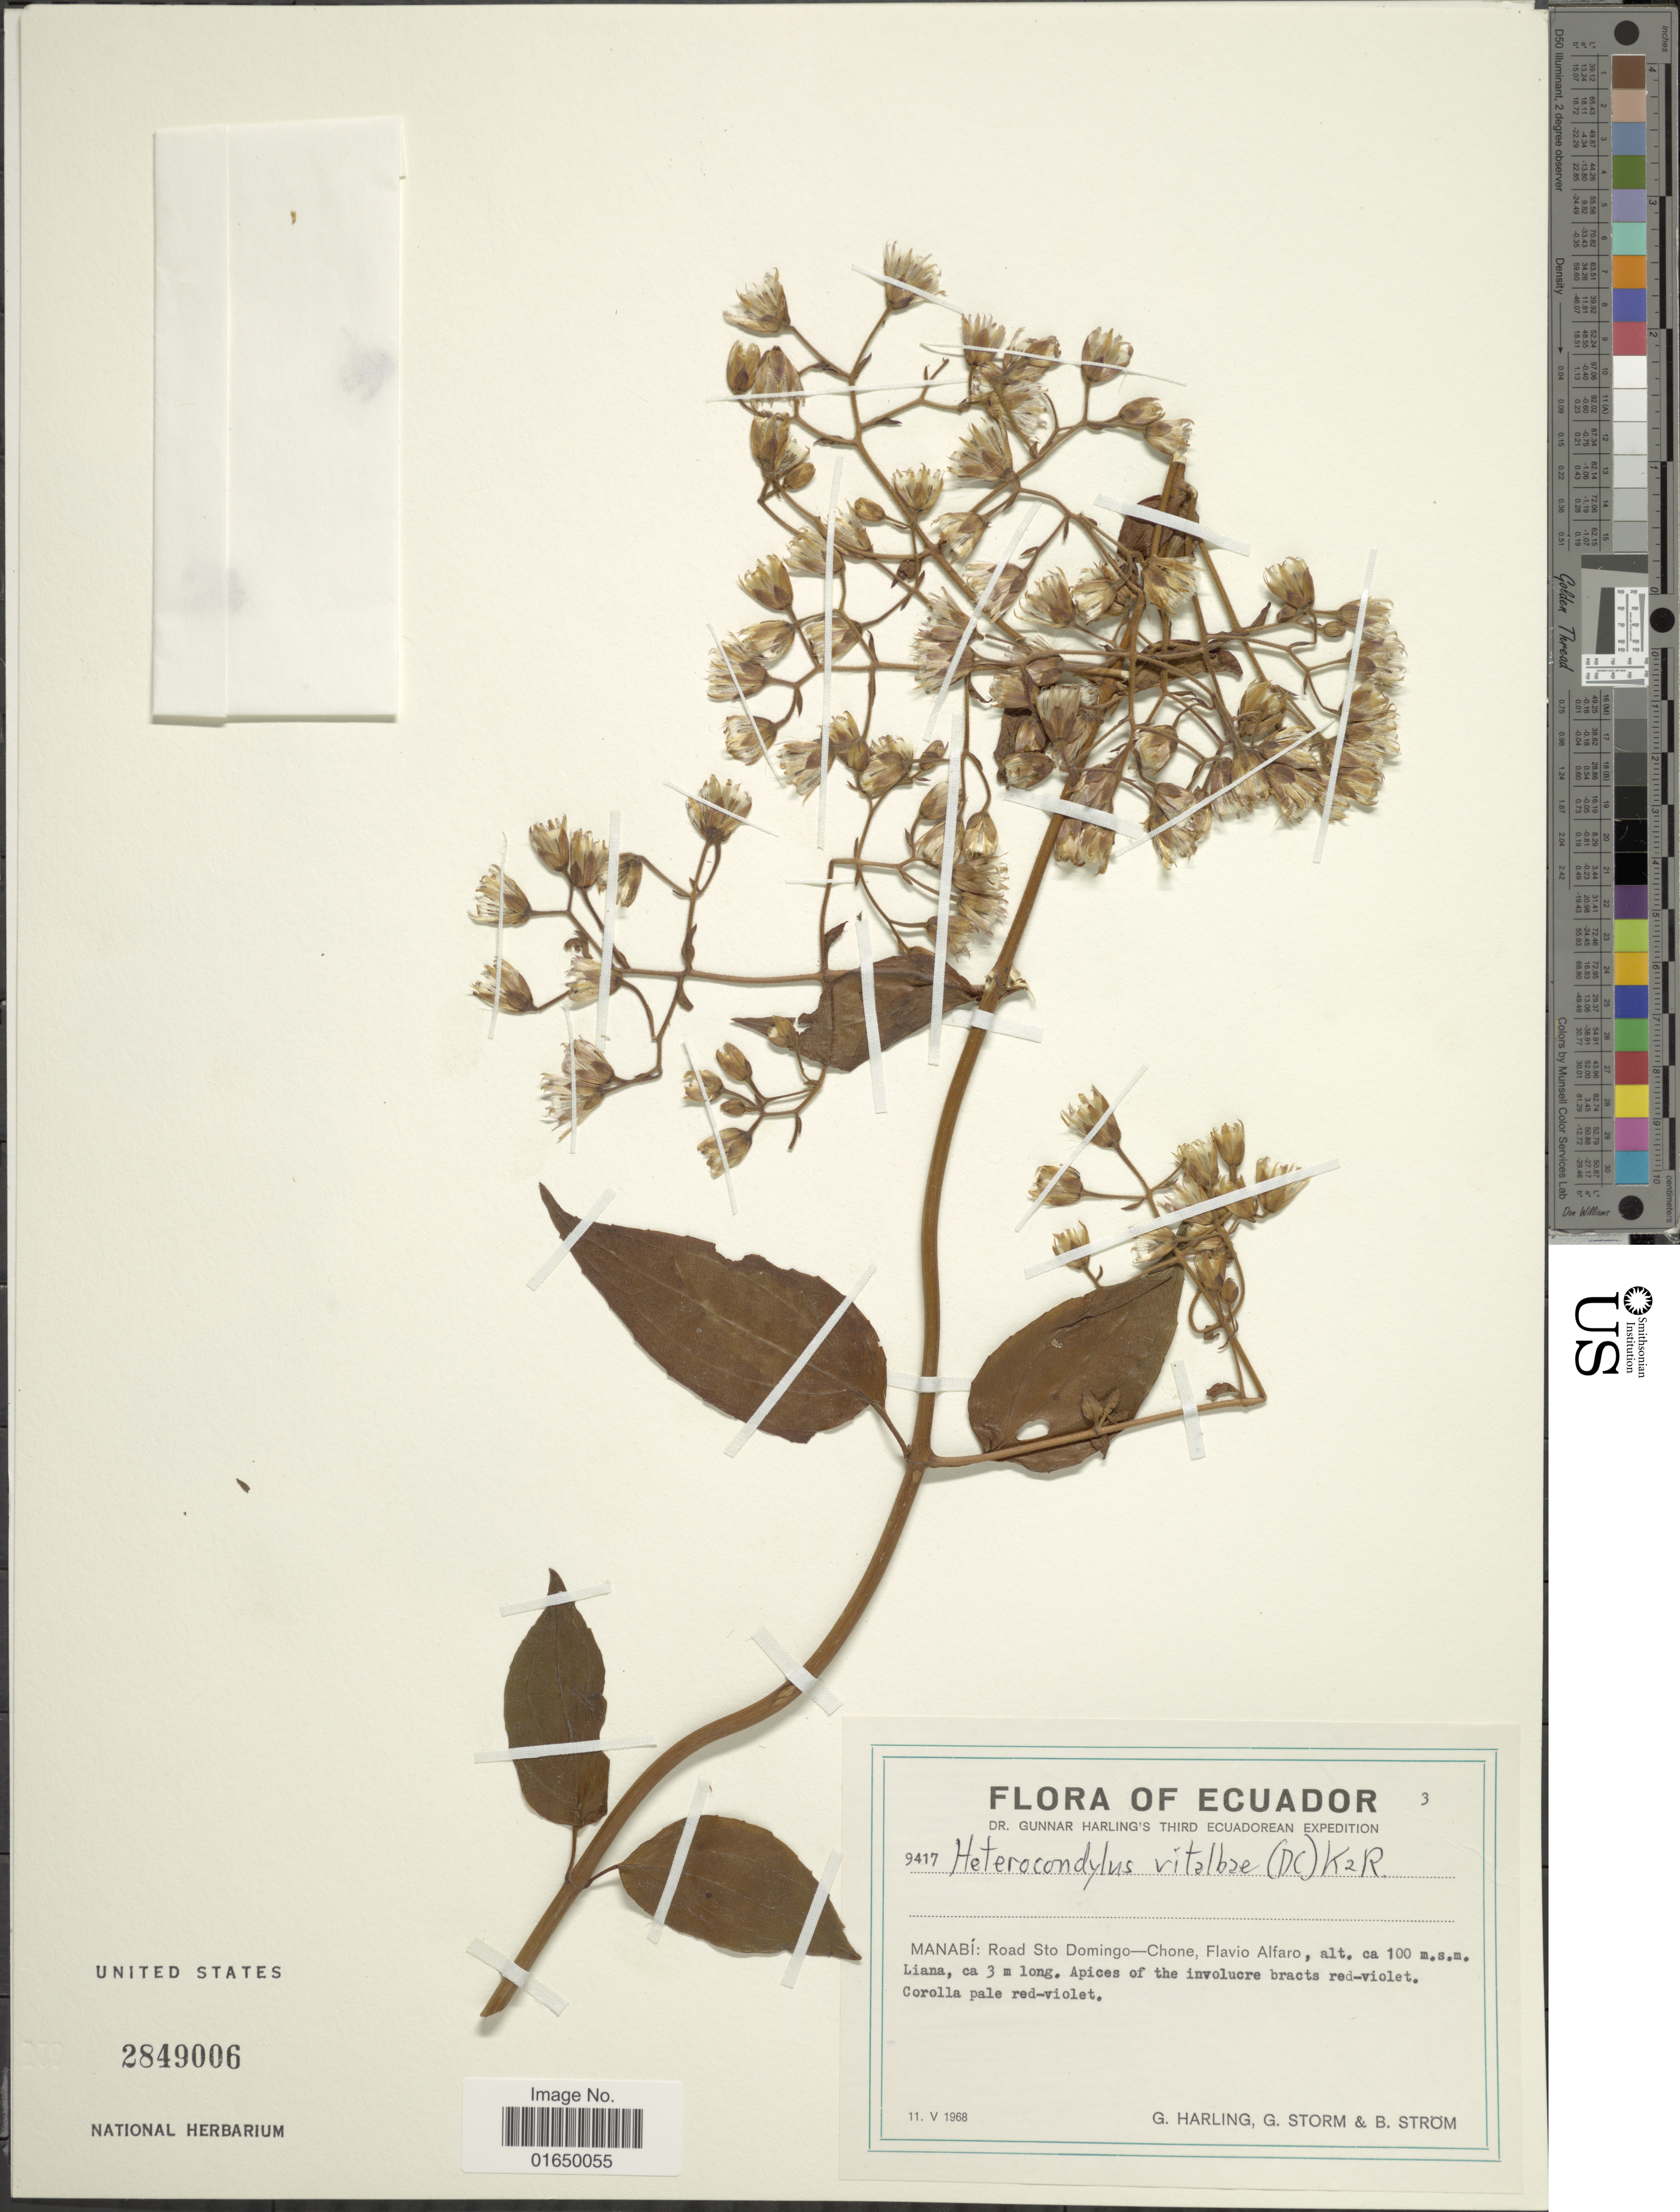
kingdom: Plantae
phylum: Tracheophyta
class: Magnoliopsida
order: Asterales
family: Asteraceae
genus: Heterocondylus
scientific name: Heterocondylus vitalbae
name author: (DC.) R.M. King & H. Rob.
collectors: G. Harling, G. Storm & B. Ström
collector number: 9417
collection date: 1968-05-11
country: Ecuador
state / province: Manabí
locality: Road Sto Domingo-Chone, Flavio Alfaro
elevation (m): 100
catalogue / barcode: US 2849006